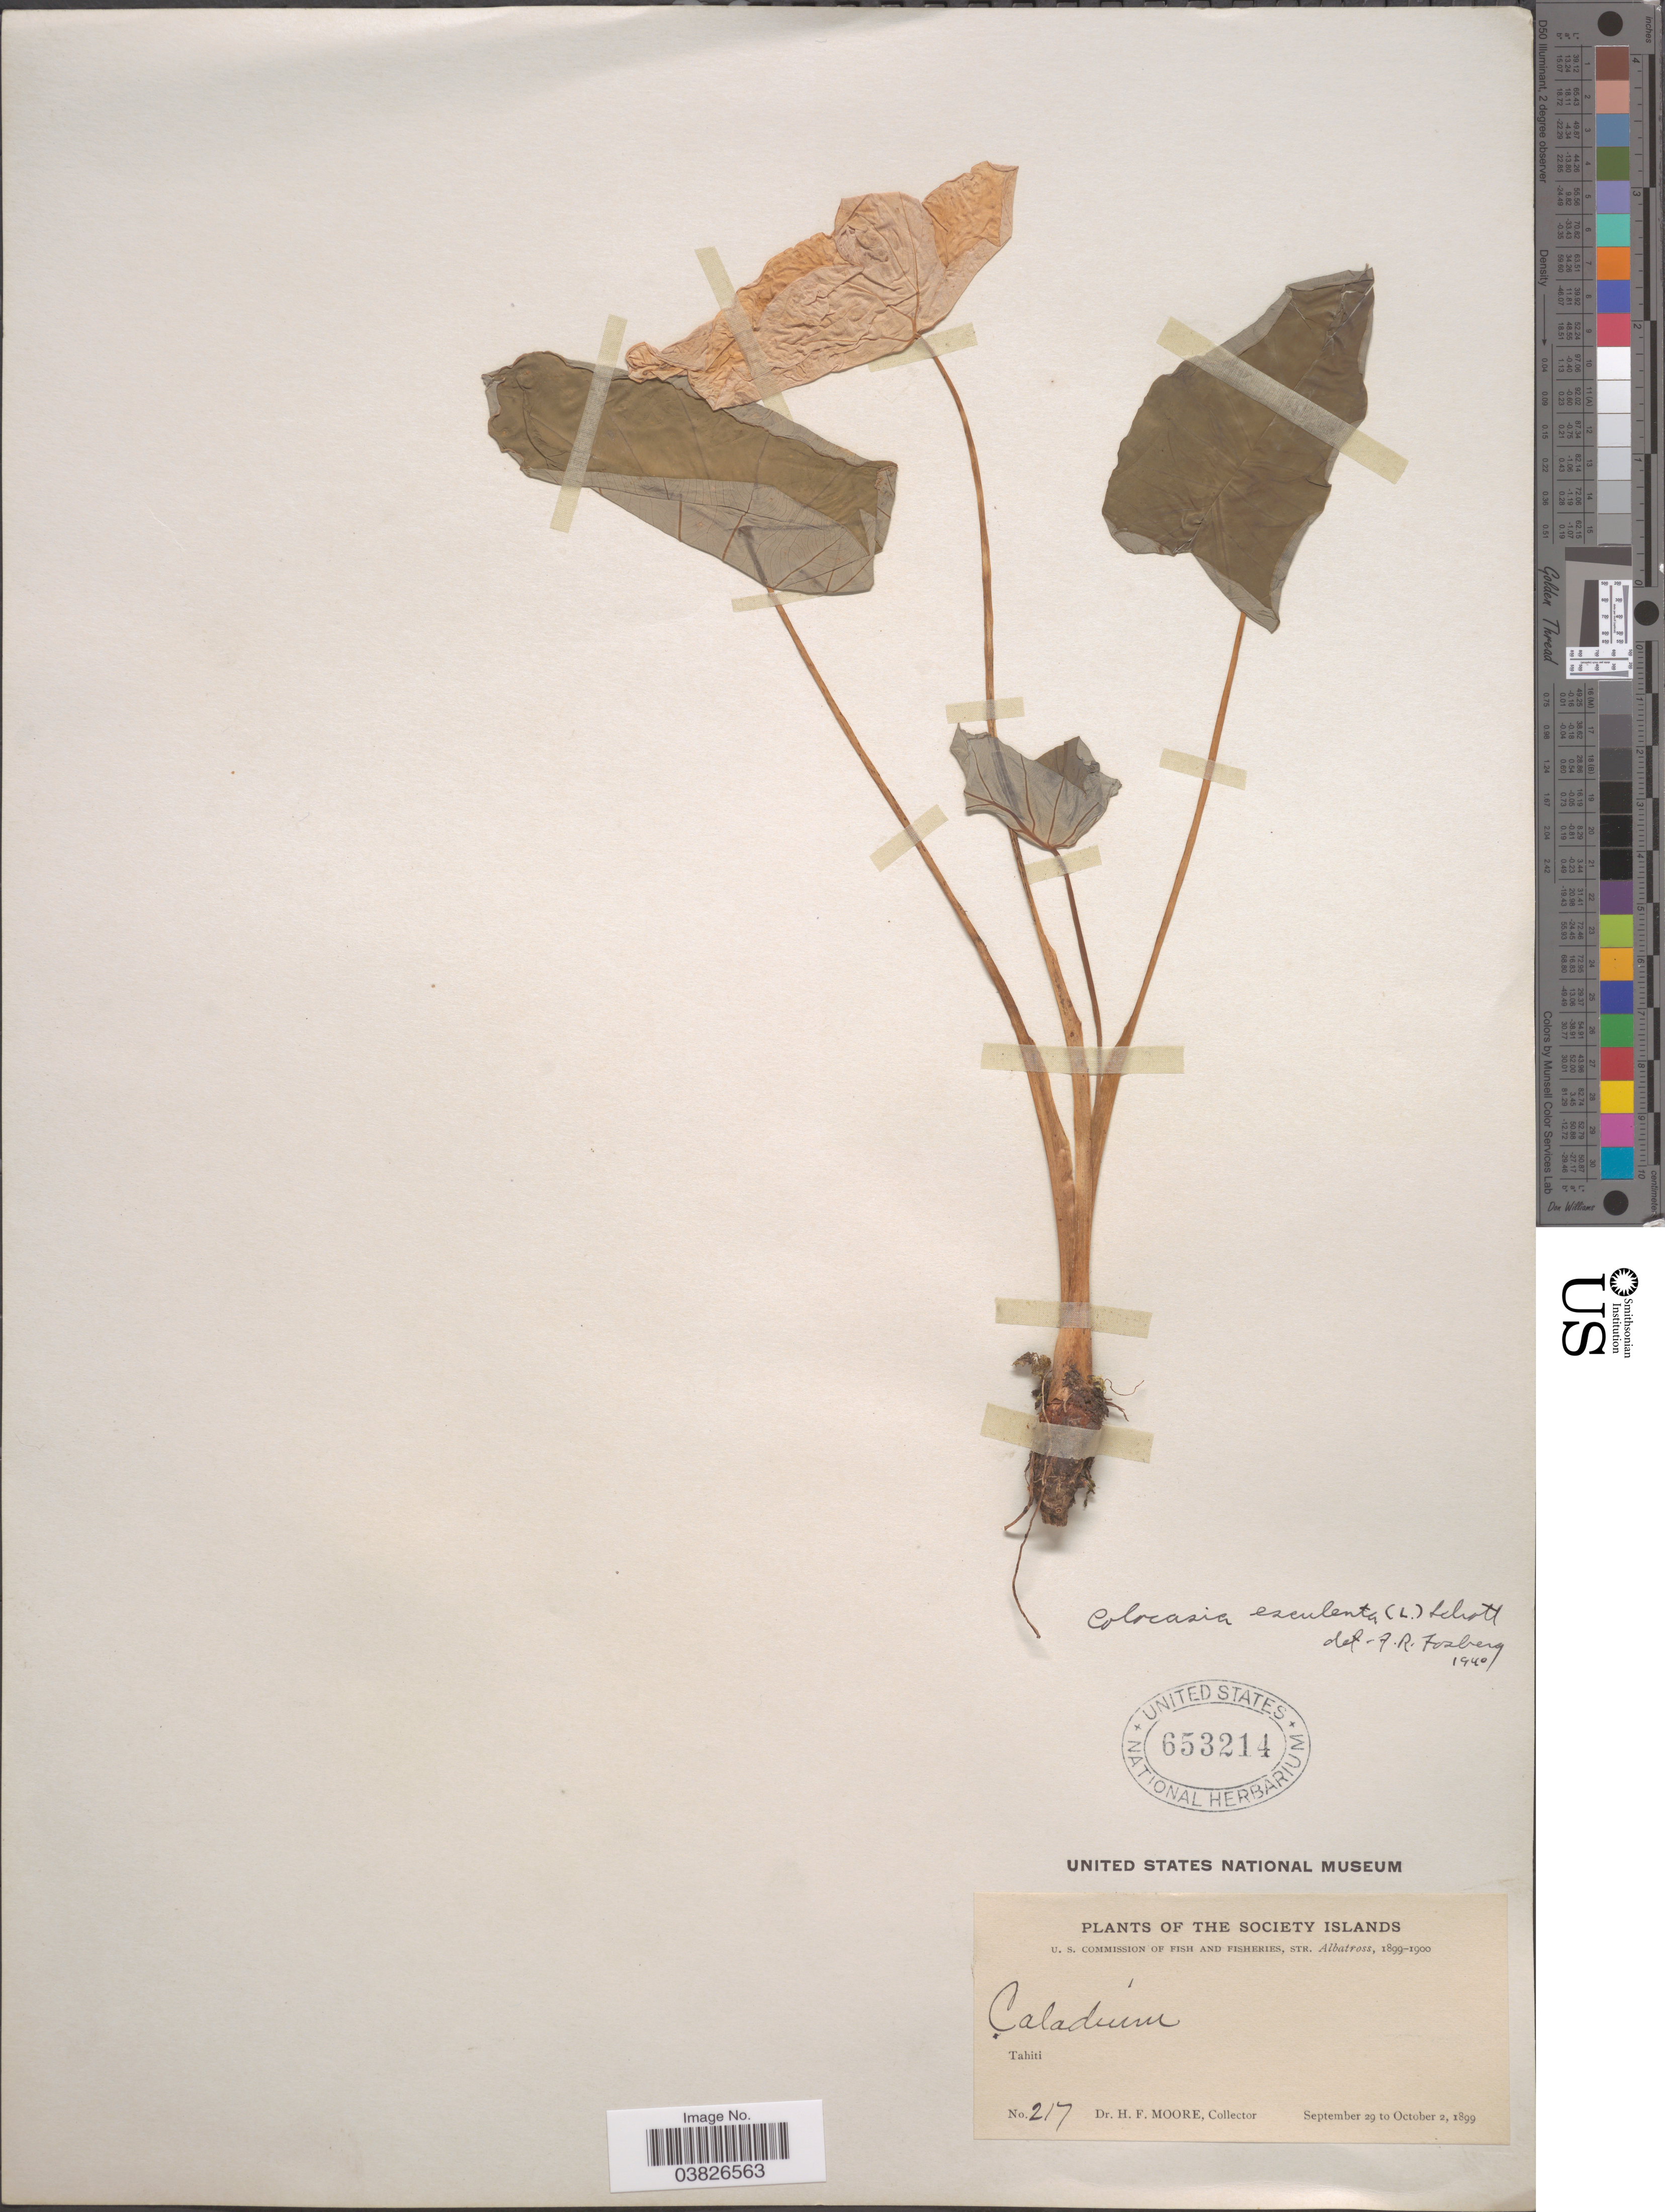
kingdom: Plantae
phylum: Tracheophyta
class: Liliopsida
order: Alismatales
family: Araceae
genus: Colocasia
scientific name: Colocasia esculenta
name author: (L.) Schott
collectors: H. F. Moore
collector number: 217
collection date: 1899-09-29/1899-10-02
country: French Polynesia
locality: The Society Islands. Tahiti.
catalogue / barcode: US 653214